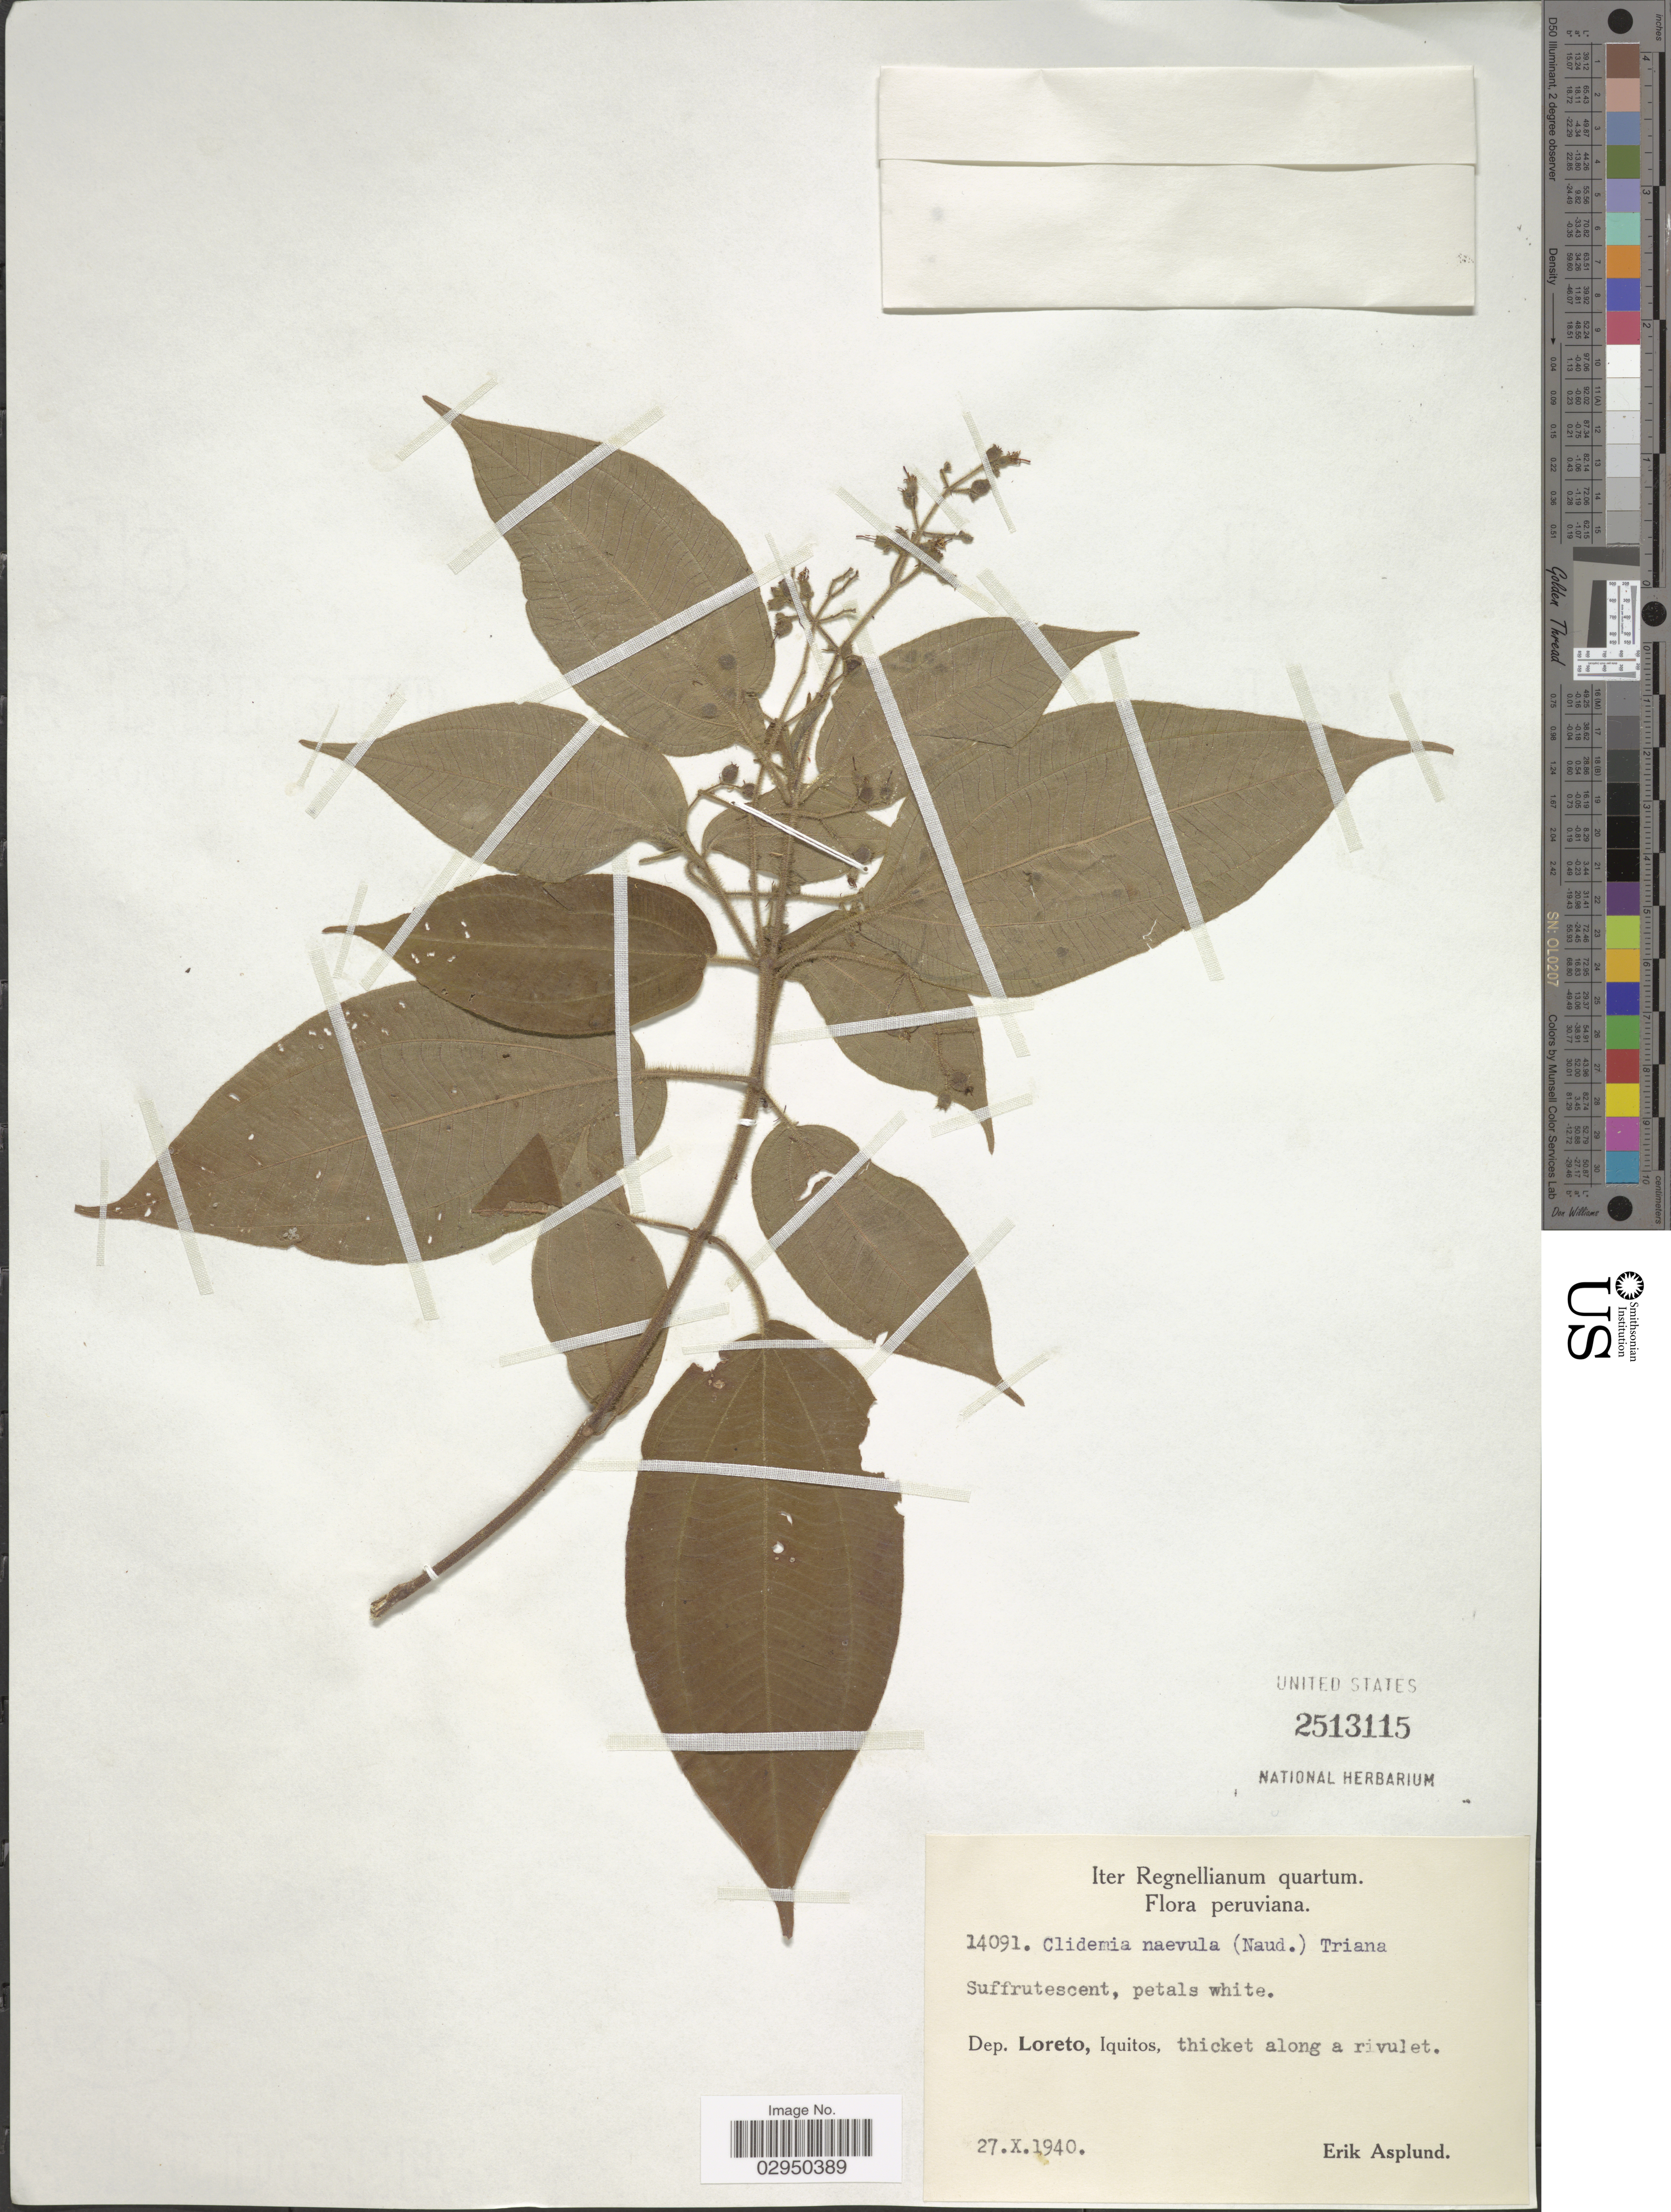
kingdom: Plantae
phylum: Tracheophyta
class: Magnoliopsida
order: Myrtales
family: Melastomataceae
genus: Clidemia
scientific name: Clidemia japurensis var. heterobasis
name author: (DC.) Wurdack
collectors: E. Asplund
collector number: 14091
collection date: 1940-10-27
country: Peru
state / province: Loreto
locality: Dep. Loreto, Iquitos, thicket along a rivulet.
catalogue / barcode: US 2513115